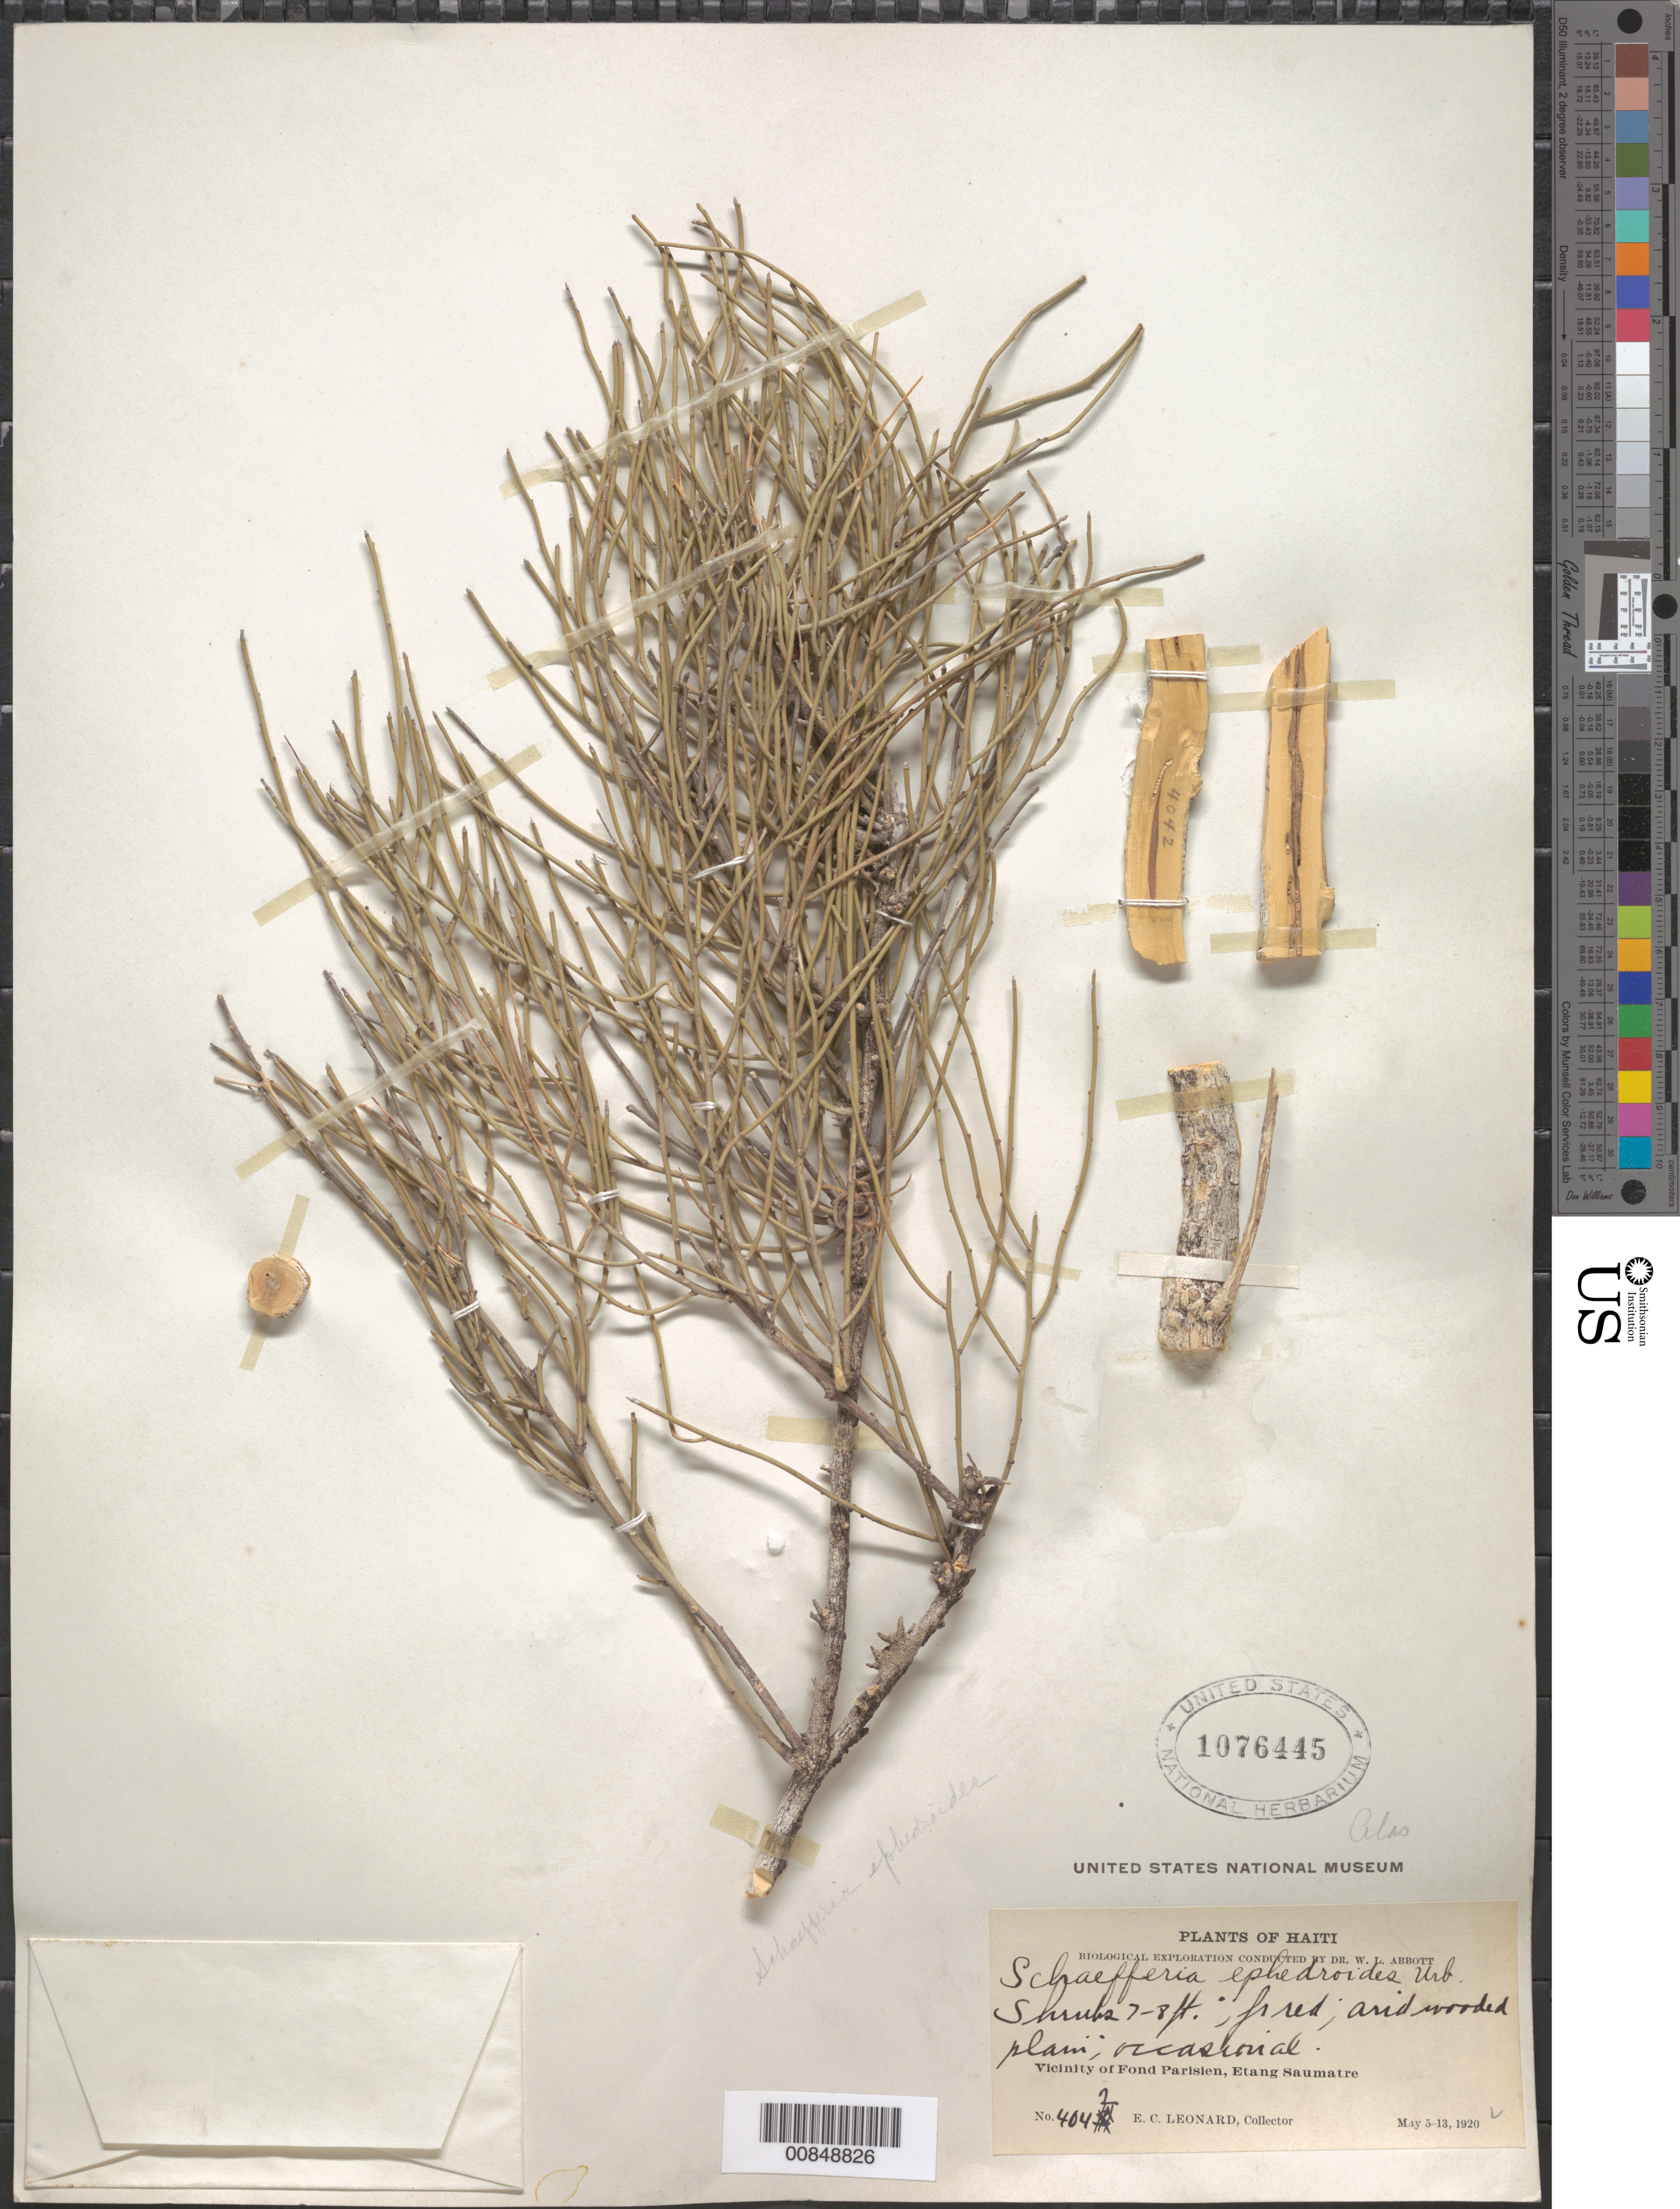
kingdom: Plantae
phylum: Tracheophyta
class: Magnoliopsida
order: Celastrales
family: Celastraceae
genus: Schaefferia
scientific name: Schaefferia ephedroides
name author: Urb.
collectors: E. C. Leonard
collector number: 4042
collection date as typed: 05 May 1920 to 13 May 1920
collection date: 1920-05-05/1920-05-13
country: Haiti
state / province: Ouest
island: Hispaniola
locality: Vicinity of Fond Parisien, Etang Saumatre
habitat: Arid wooded plain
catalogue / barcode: US 1076445